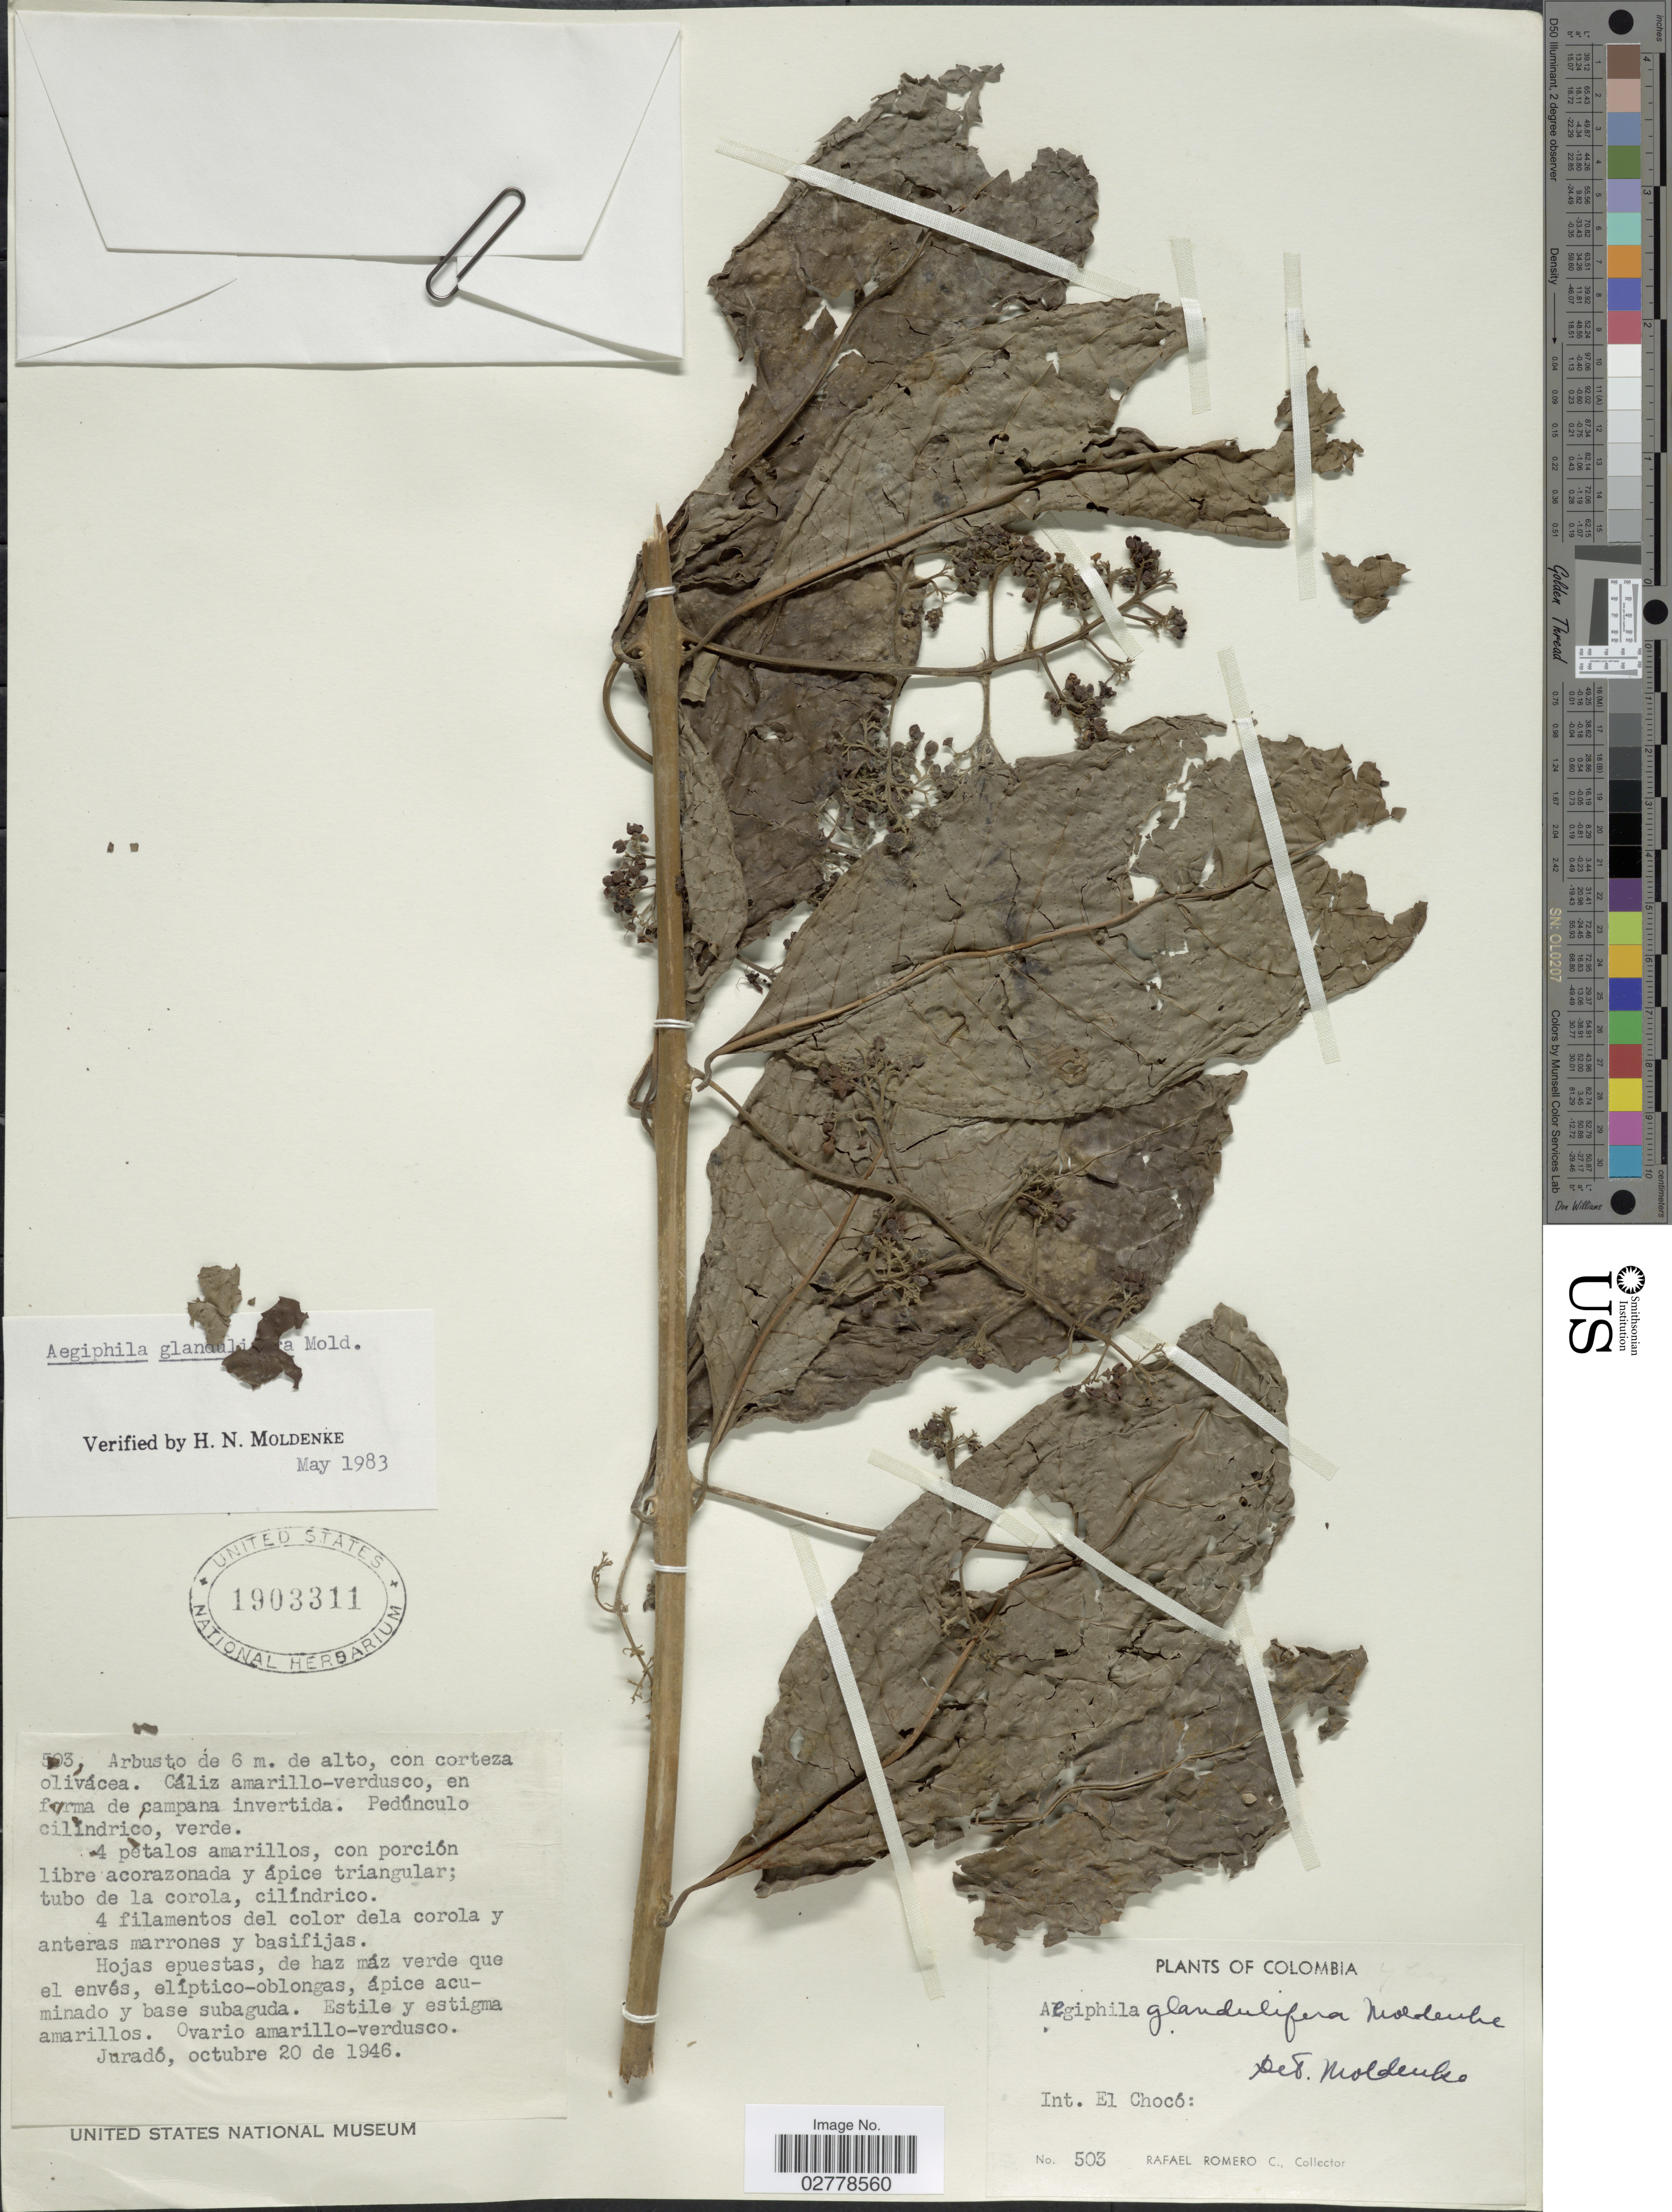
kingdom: Plantae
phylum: Tracheophyta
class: Magnoliopsida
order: Lamiales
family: Lamiaceae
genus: Aegiphila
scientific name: Aegiphila glandulifera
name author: Moldenke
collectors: R. Romero Castañeda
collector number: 503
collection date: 1946-10-20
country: Colombia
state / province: Chocó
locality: Int. El Chocó. Juradó.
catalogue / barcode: US 1903311